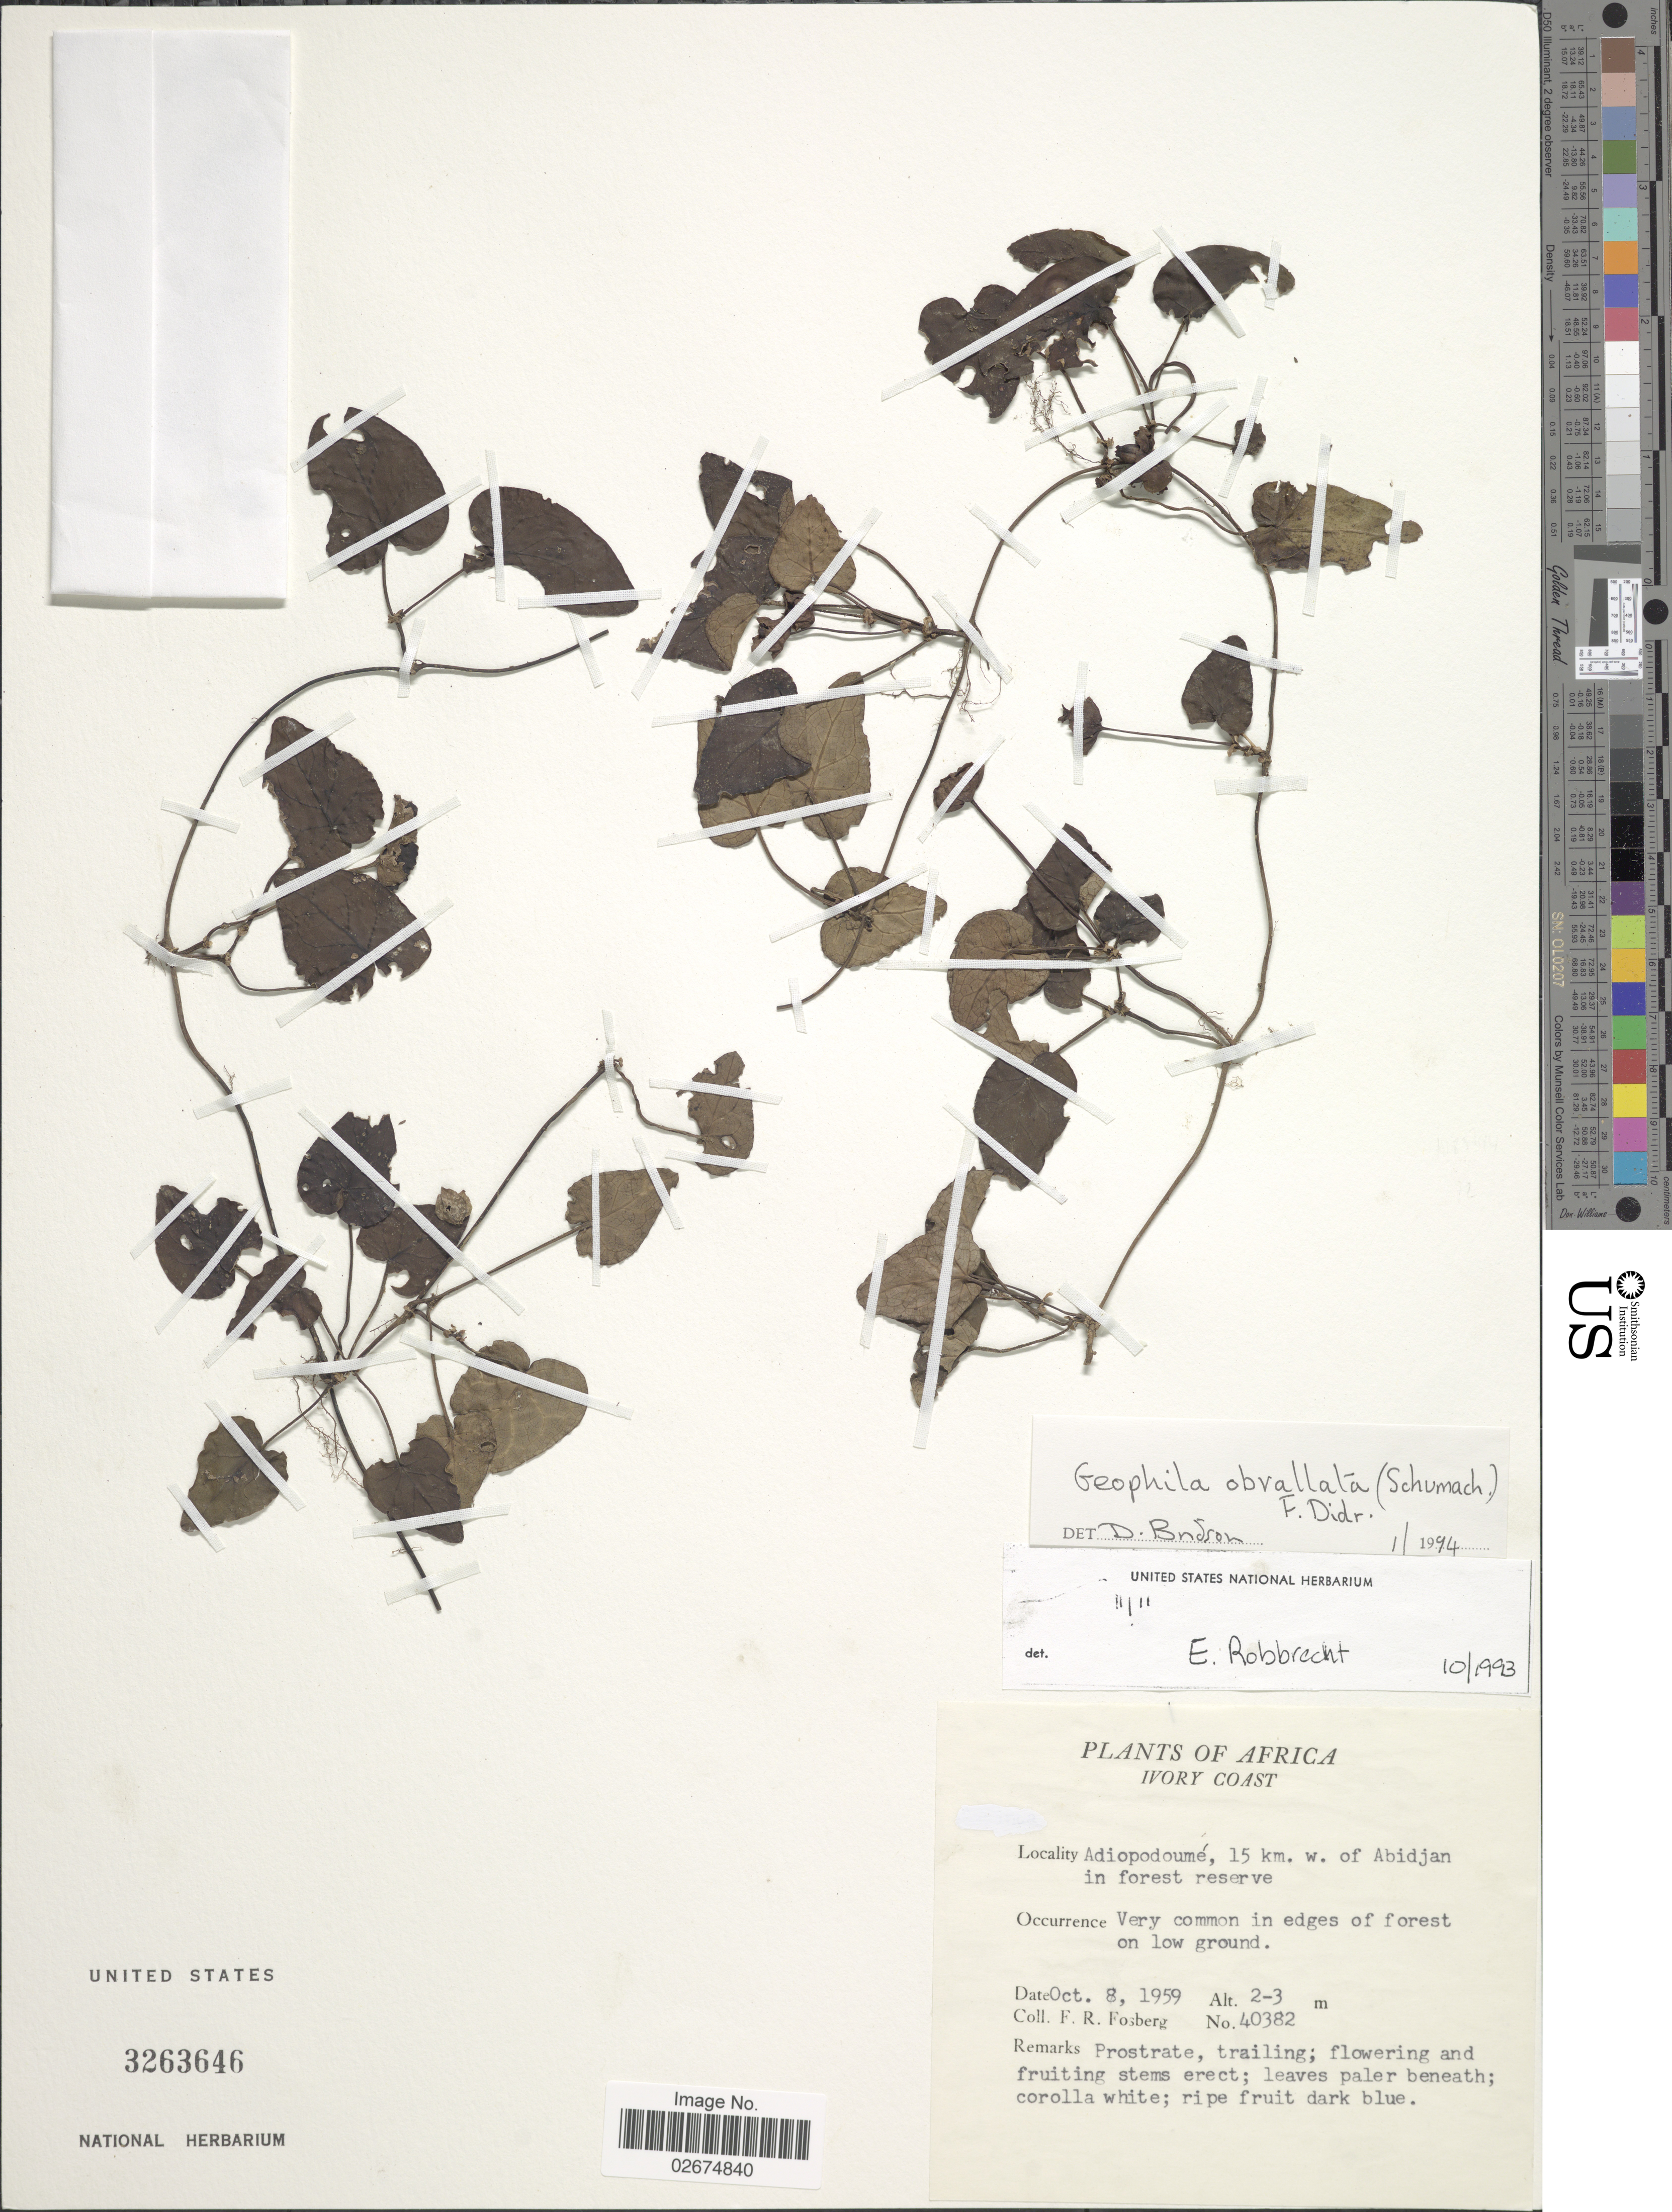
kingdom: Plantae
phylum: Tracheophyta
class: Magnoliopsida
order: Gentianales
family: Rubiaceae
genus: Geophila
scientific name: Geophila obvallata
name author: (Schumach.) Didr.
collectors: F. R. Fosberg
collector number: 40382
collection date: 1959-10-08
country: Ivory Coast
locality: Adiopodoumé, 15 km. w. of Abidjan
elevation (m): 2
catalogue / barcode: US 3263646